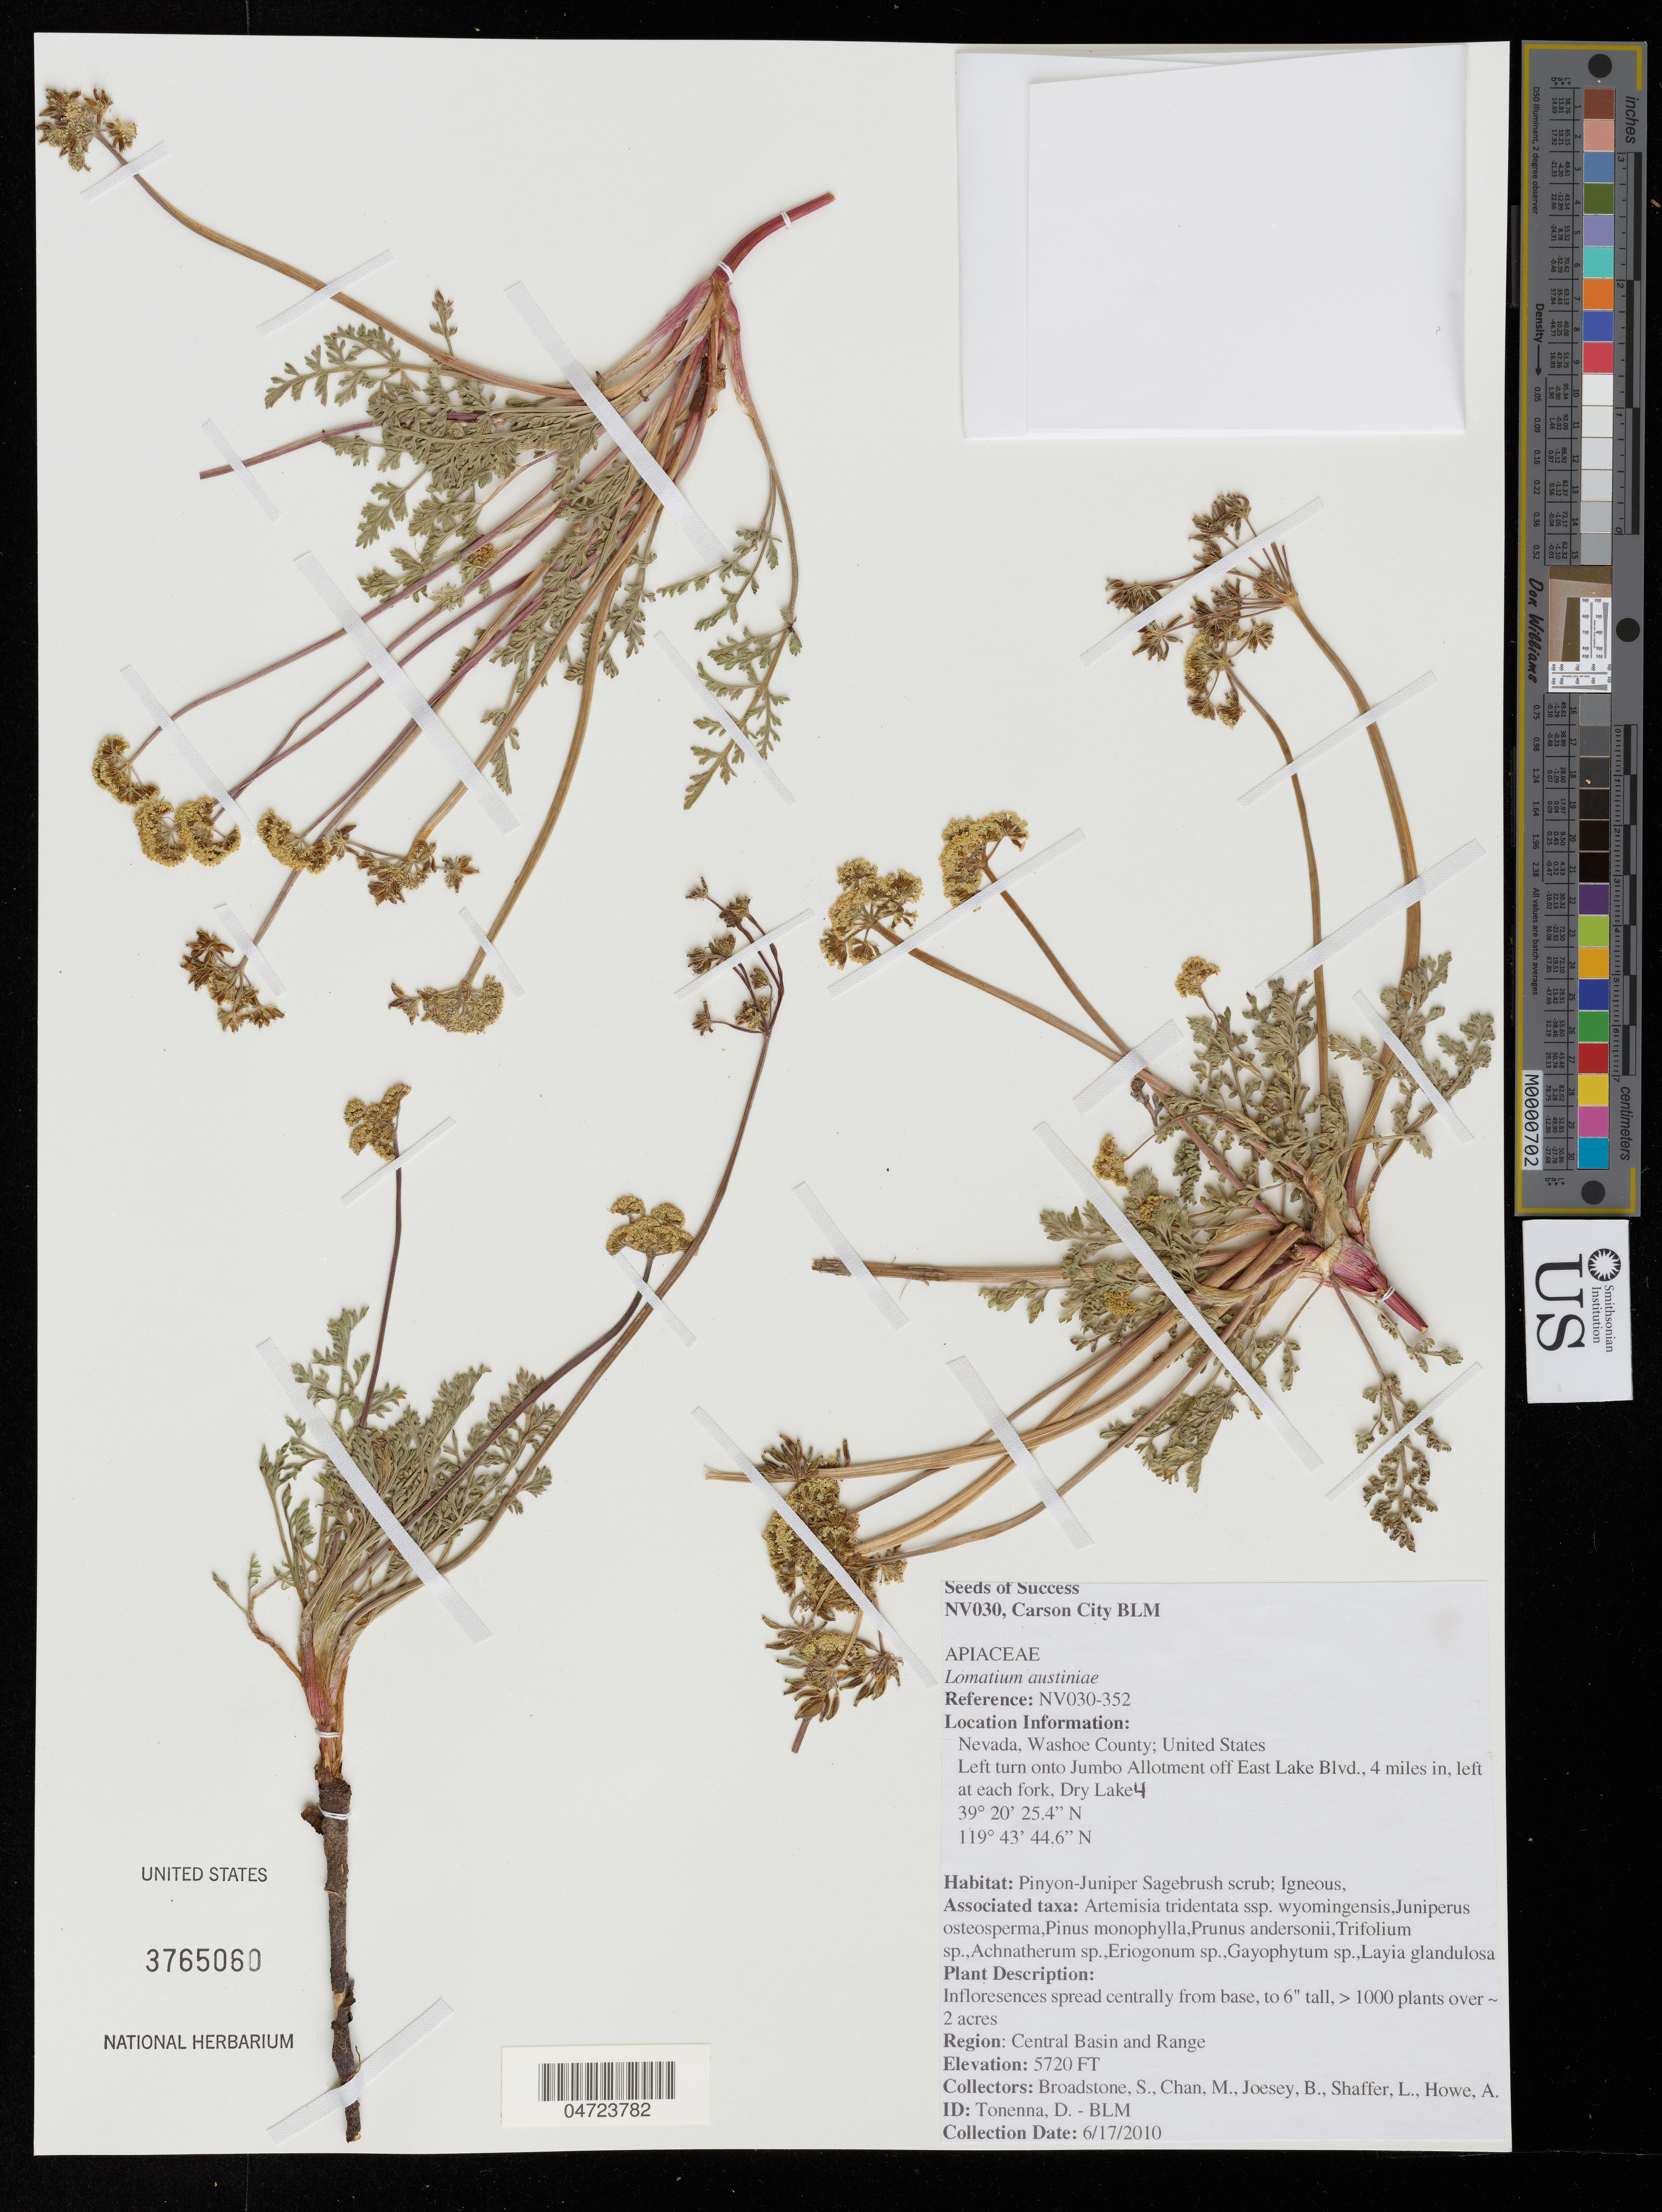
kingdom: Plantae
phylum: Tracheophyta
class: Magnoliopsida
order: Apiales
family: Apiaceae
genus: Lomatium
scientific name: Lomatium austiniae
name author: (J.M. Coult. & Rose) J.M. Coult. & Rose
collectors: S. Broadstone, M. Chan, B. Joesey, L. Shaffer & A. Howe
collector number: NV030-352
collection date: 2010-06-17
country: United States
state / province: Nevada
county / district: Washoe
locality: Washoe County. Left turn onto Jumbo Allotment off East Lake Blvd., 4 miles in, left at each fork, Dry Lake 4. Region: Central Basin and Range.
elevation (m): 1743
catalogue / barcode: US 3765060